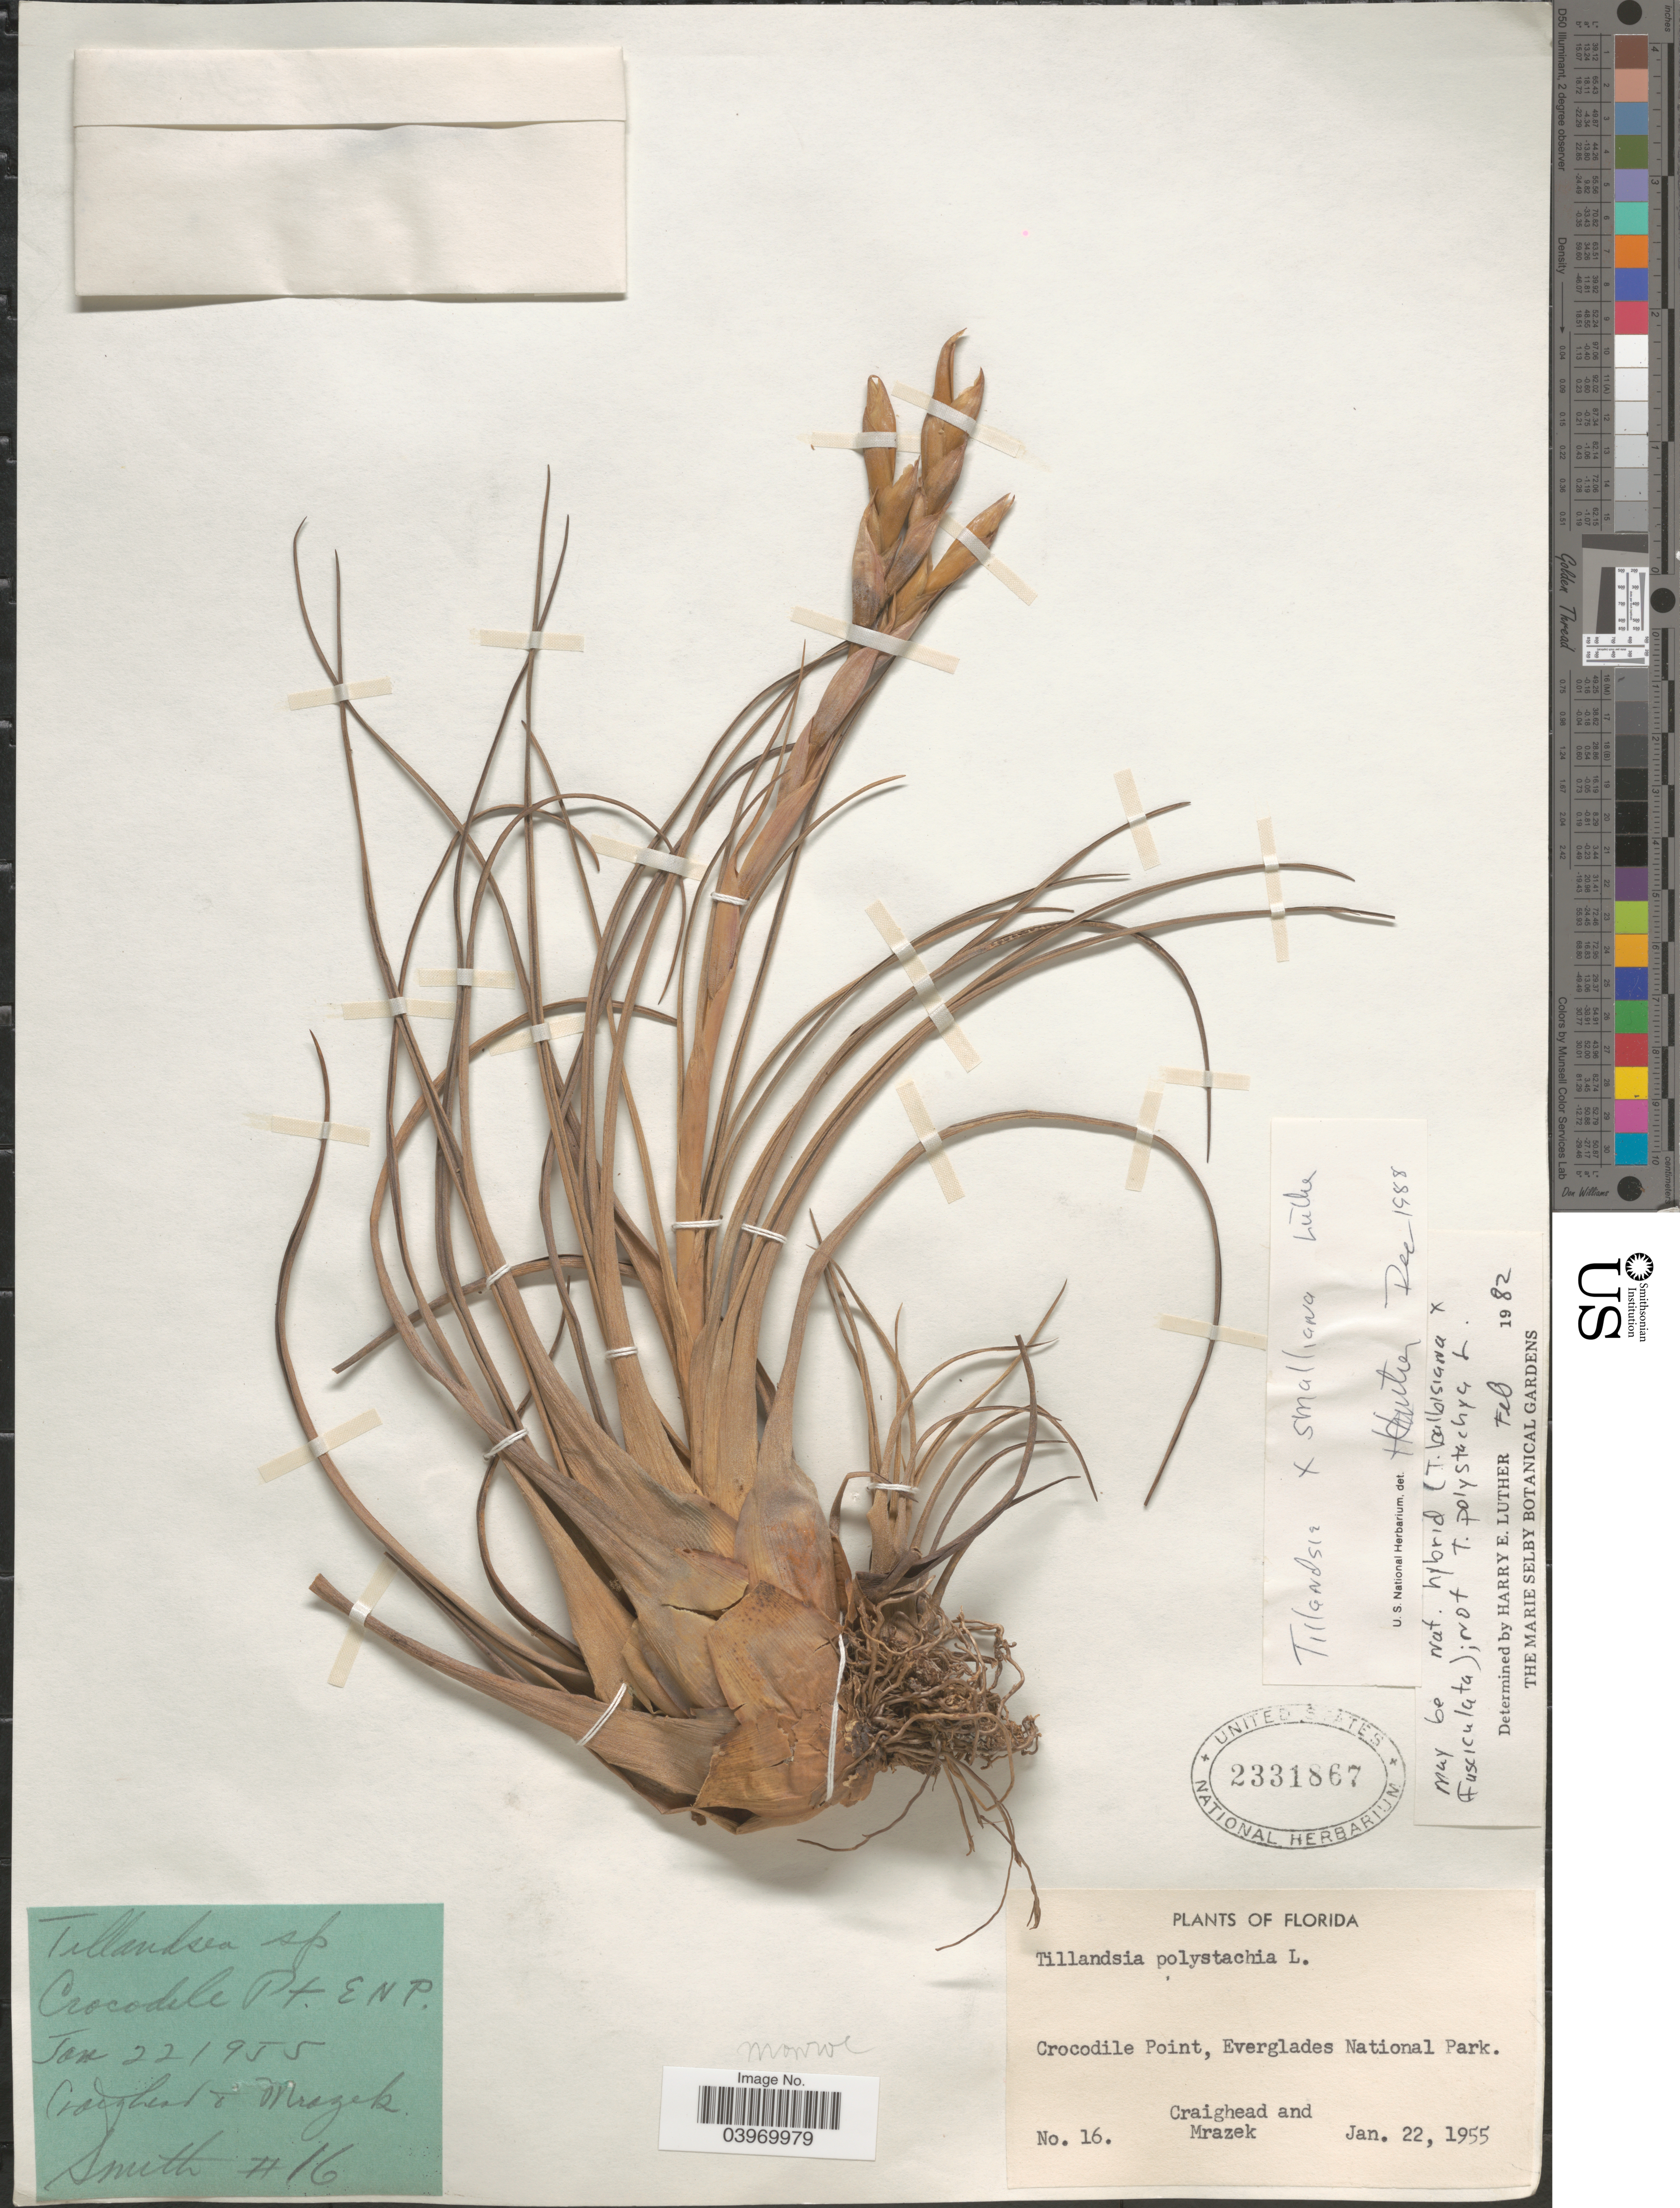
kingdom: Plantae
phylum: Tracheophyta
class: Liliopsida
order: Poales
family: Bromeliaceae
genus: Tillandsia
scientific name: Tillandsia x smalliana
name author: H.E. Luther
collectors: Craighead, Mrazek & -- Smith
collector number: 16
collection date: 1955-01-22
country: United States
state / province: Florida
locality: Monroe. Crocodile Point, Everglades National Park.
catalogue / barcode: US 2331867